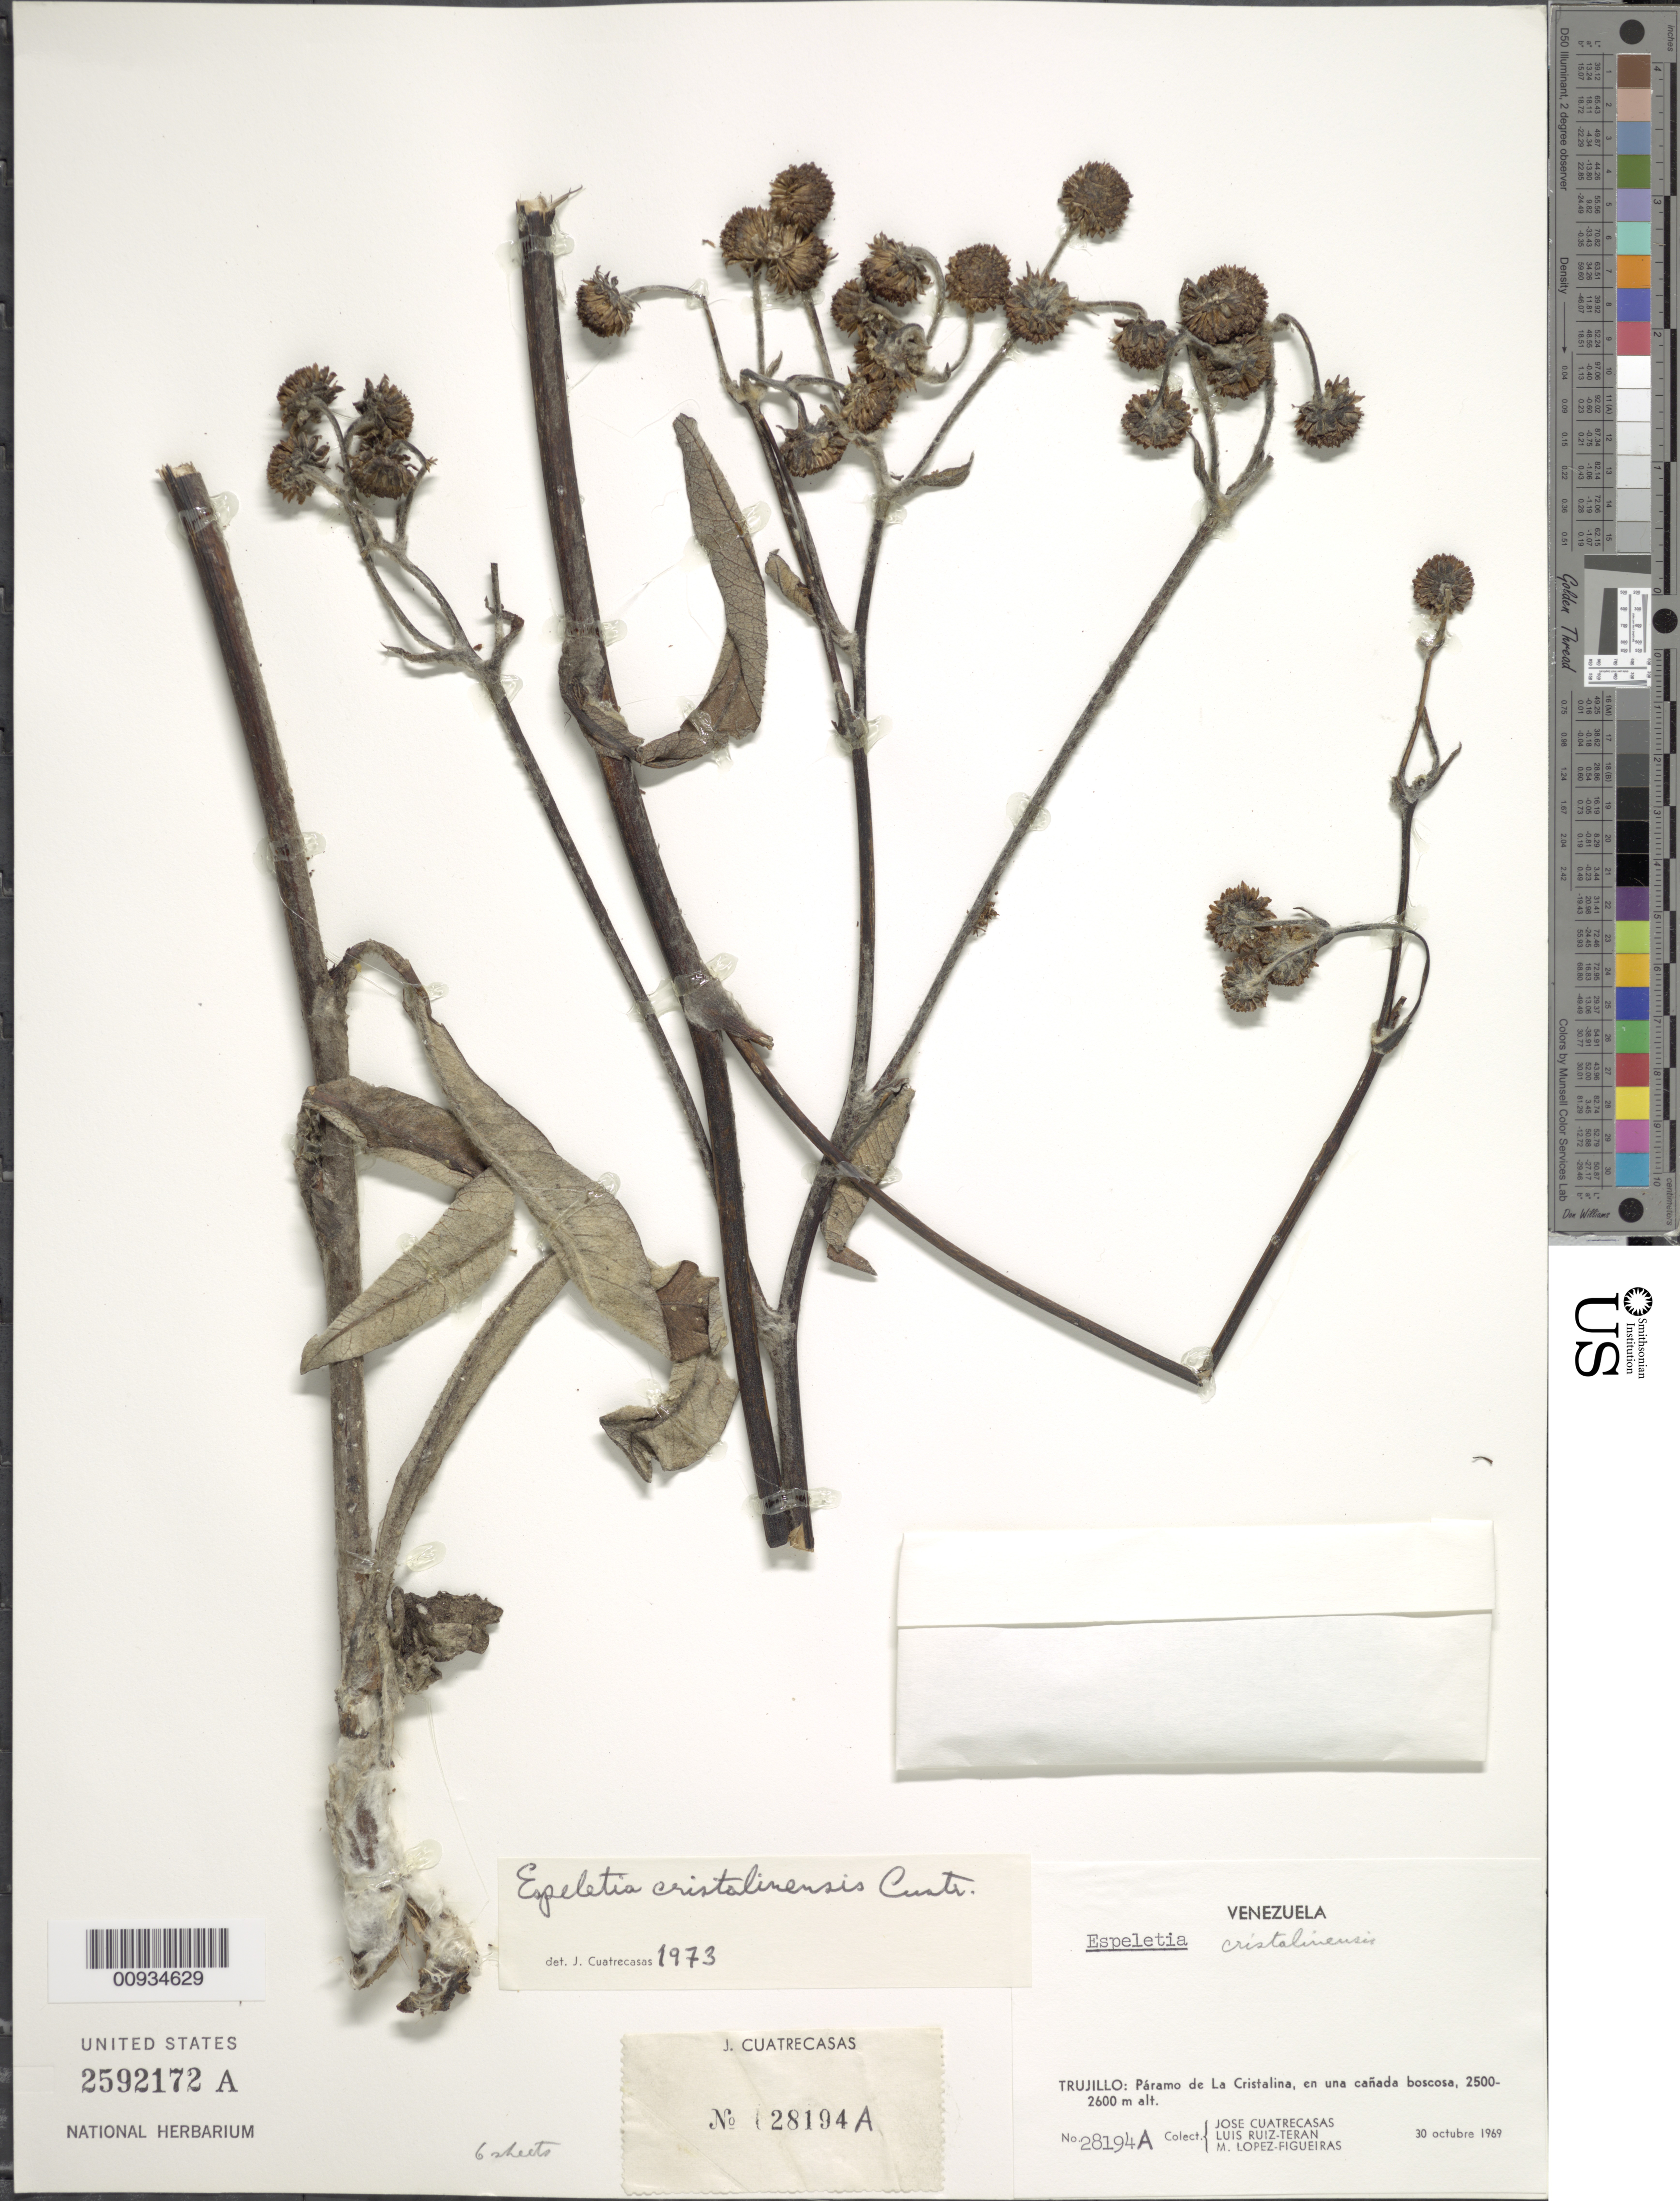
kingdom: Plantae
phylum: Tracheophyta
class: Magnoliopsida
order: Asterales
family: Asteraceae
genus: Espeletiopsis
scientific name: Espeletiopsis cristalinensis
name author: (Cuatrec.) Cuatrec.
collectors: J. Cuatrecasas, L. E. Ruíz-Terán & M. López Figueiras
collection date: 1969-10-30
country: Venezuela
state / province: Trujillo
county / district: Boconó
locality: Páramo de la Cristalina. En una cañada boscosa.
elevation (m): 2500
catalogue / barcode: US 2592172A